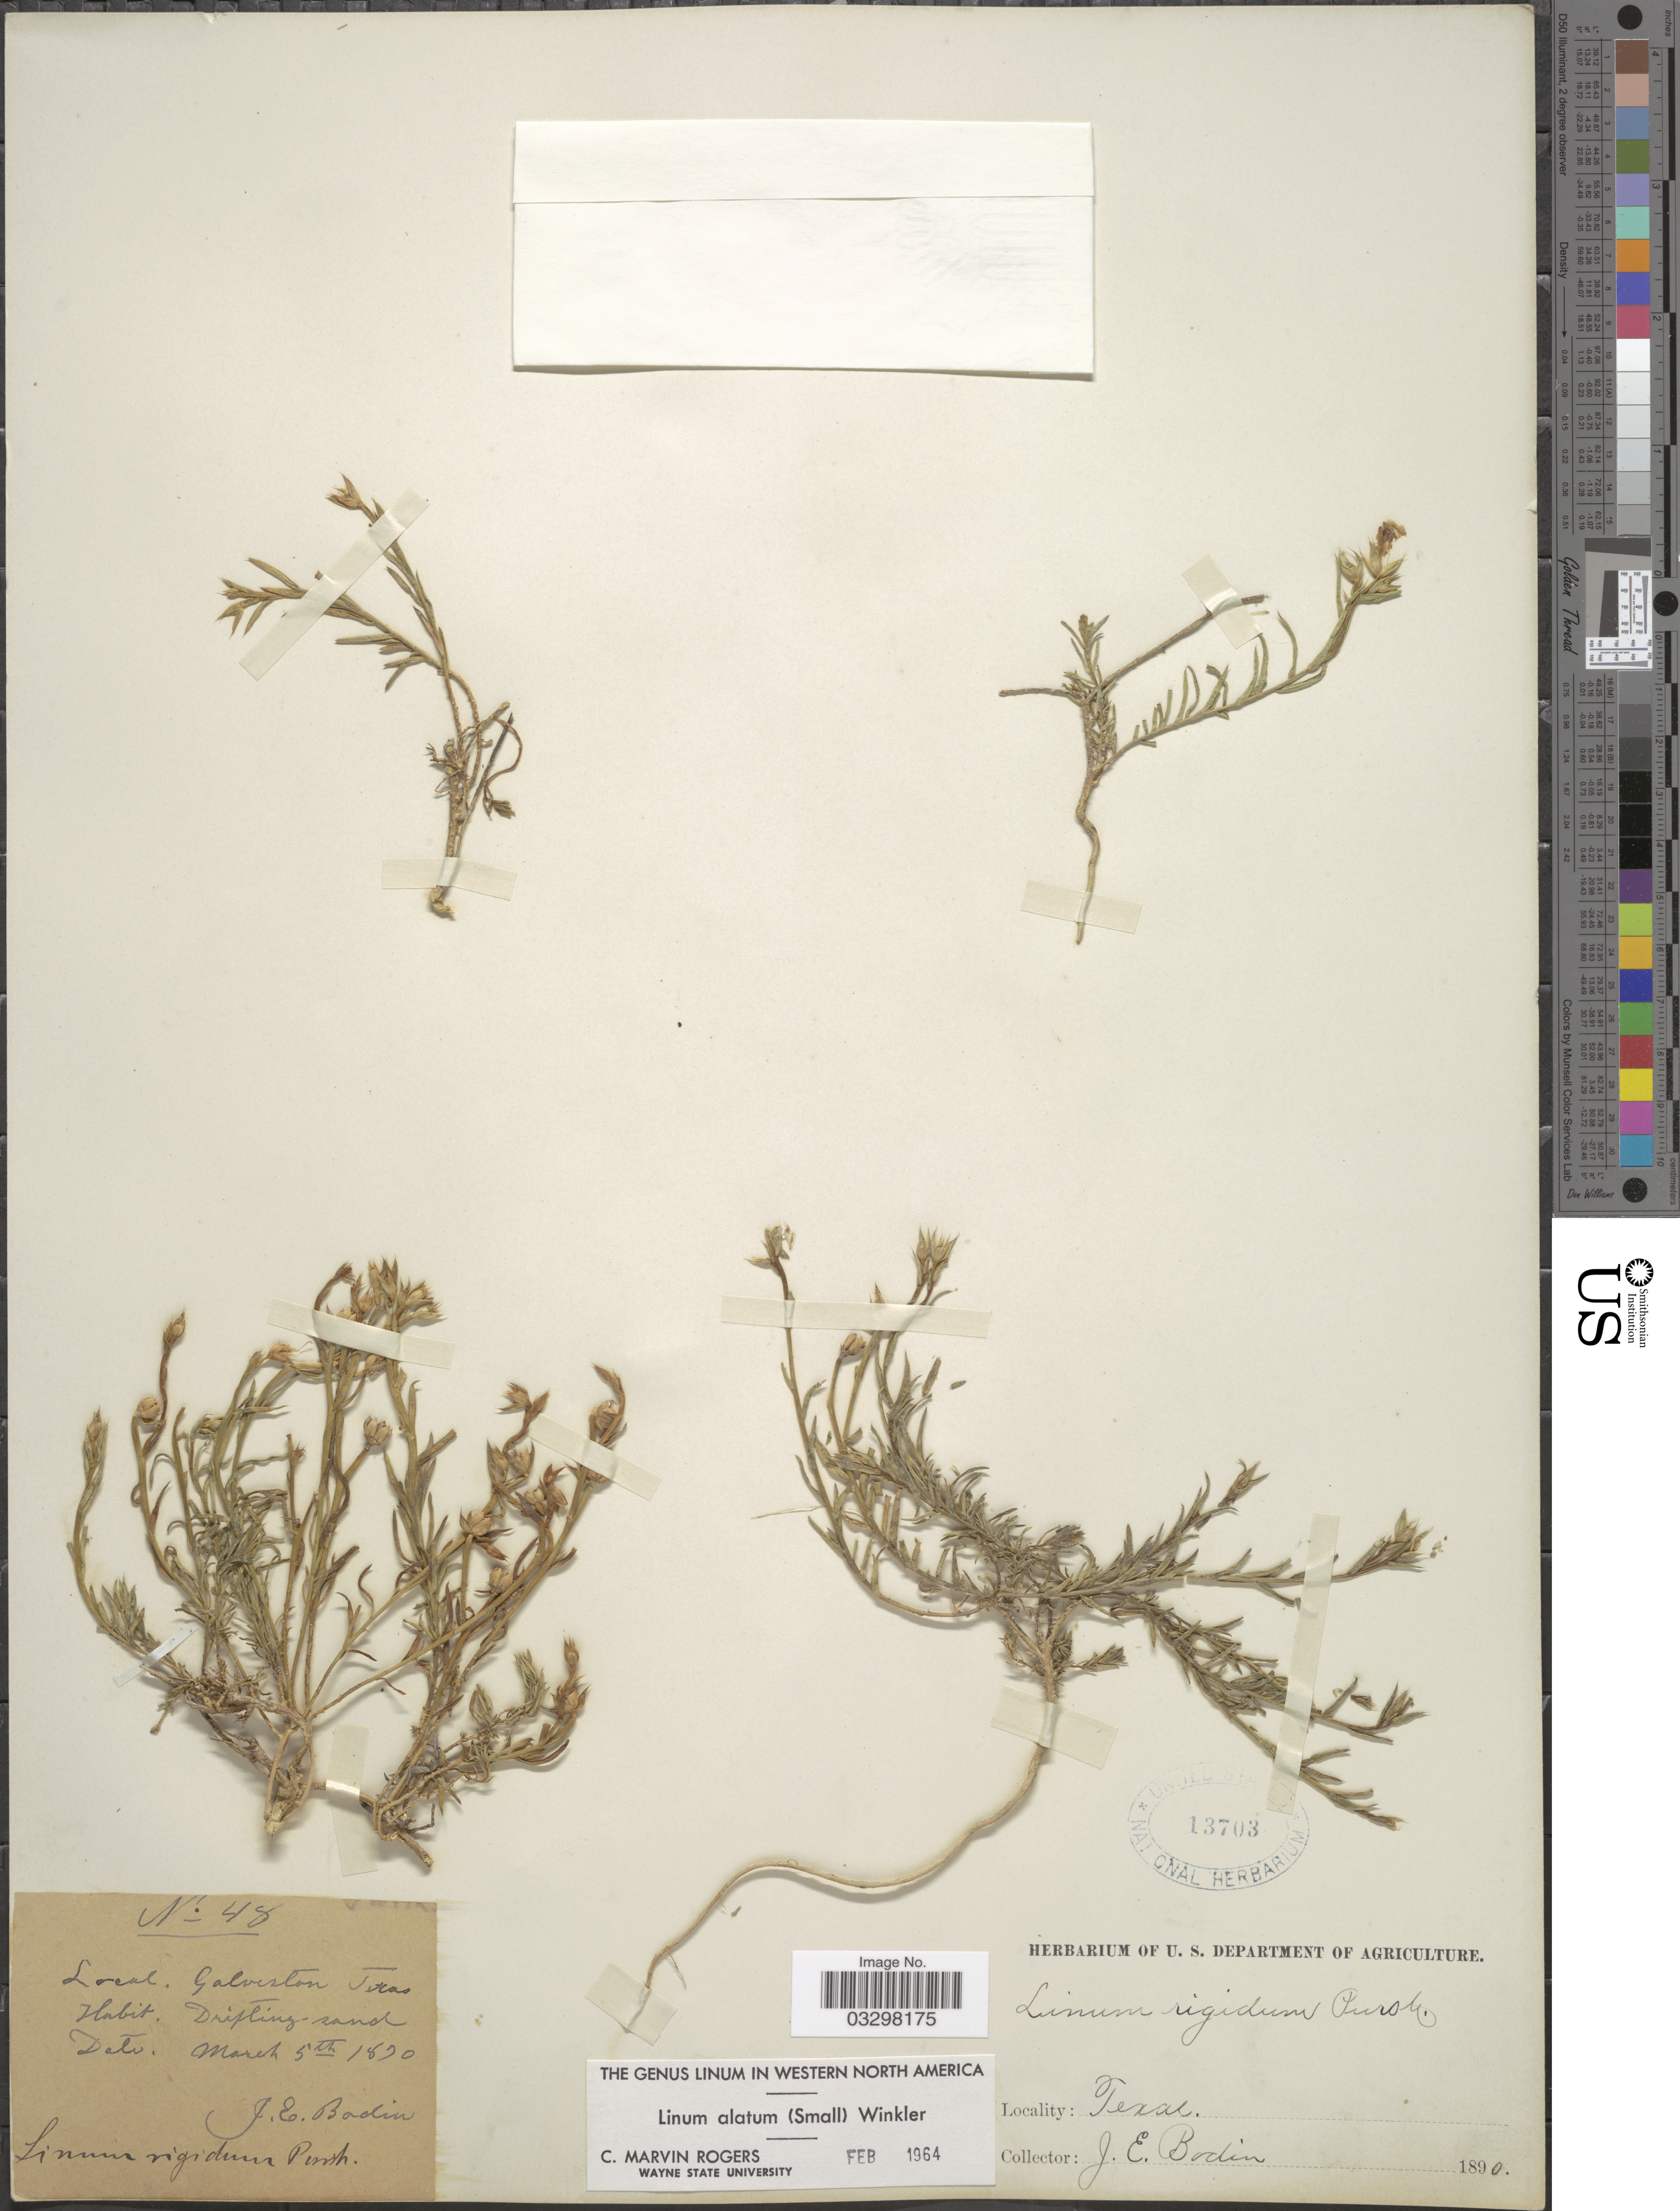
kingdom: Plantae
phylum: Tracheophyta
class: Magnoliopsida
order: Malpighiales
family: Linaceae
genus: Linum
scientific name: Linum alatum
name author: (Small) H.J.P. Winkl.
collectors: J. E. Bodin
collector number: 48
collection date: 1890-03-05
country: United States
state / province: Texas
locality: Galveston.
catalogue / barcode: US 13703